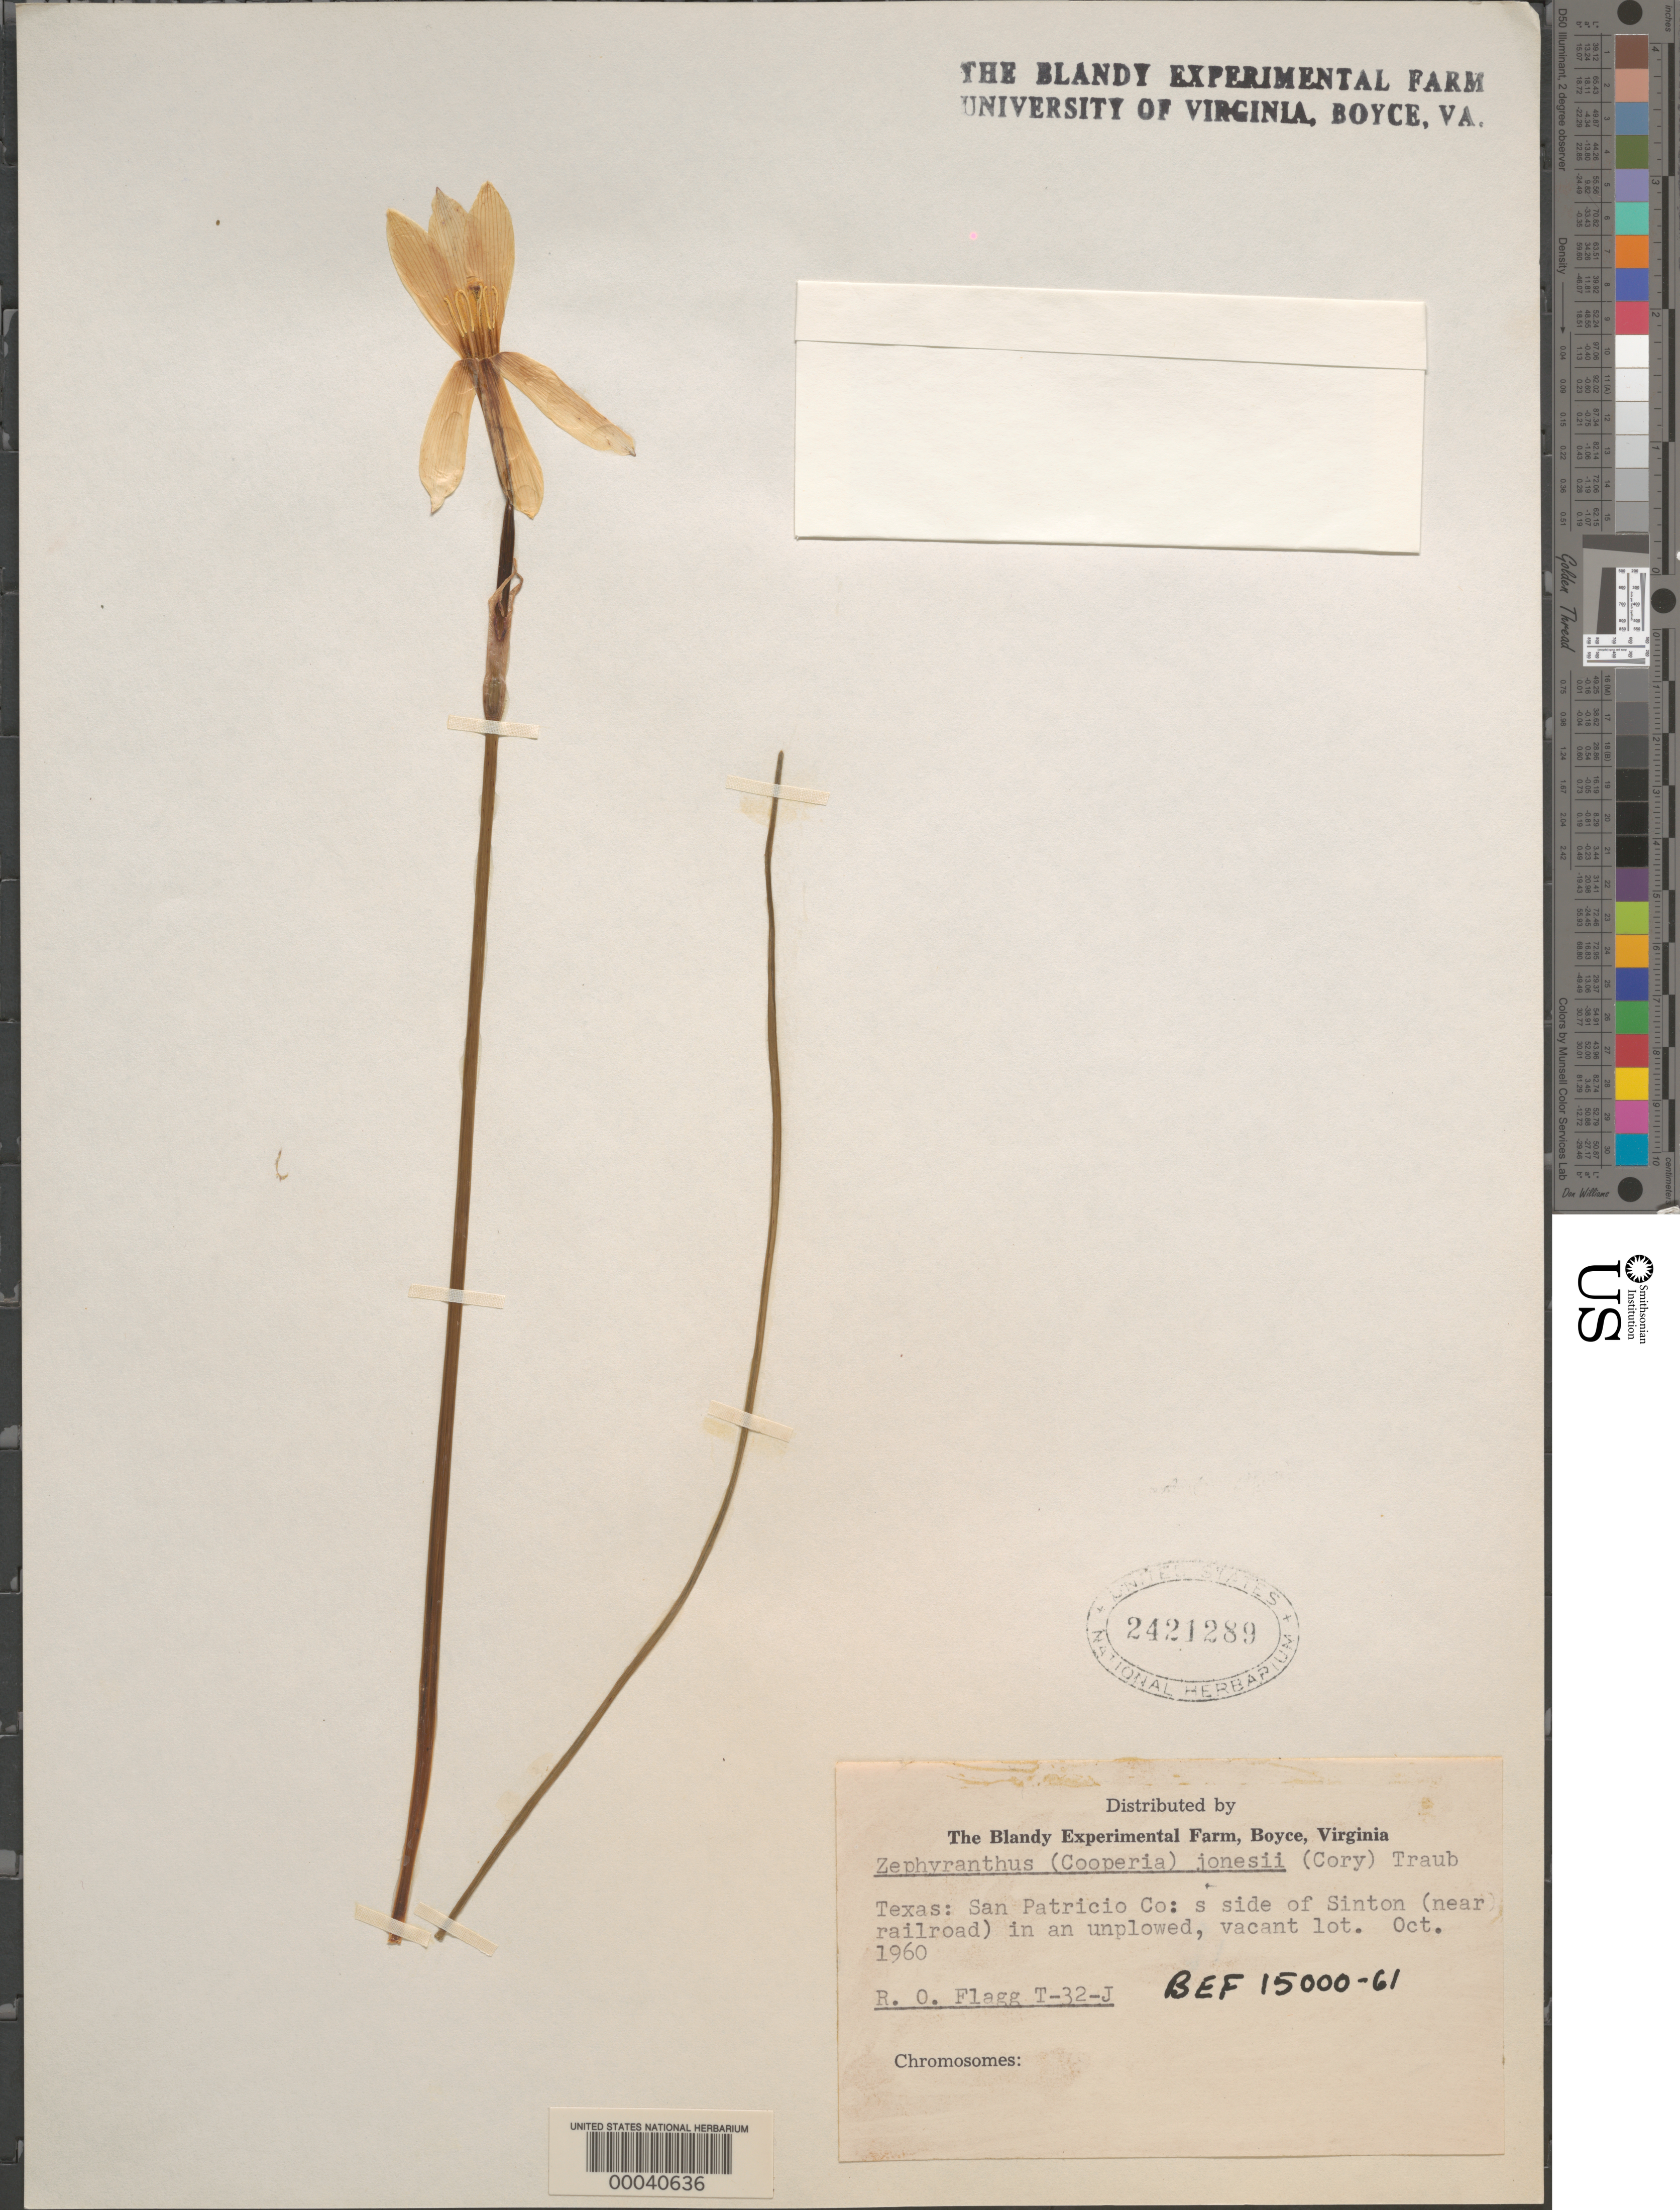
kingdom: Plantae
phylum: Tracheophyta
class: Liliopsida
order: Asparagales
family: Amaryllidaceae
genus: Zephyranthes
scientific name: Zephyranthes jonesii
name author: (Cory) Traub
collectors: R. O. Flagg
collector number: T-32-j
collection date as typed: Oct 1960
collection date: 1960-10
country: United States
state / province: Texas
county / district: San Patricio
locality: S side of sinton (near railroad)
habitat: Unplowed, vacant lot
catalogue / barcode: US 2421289